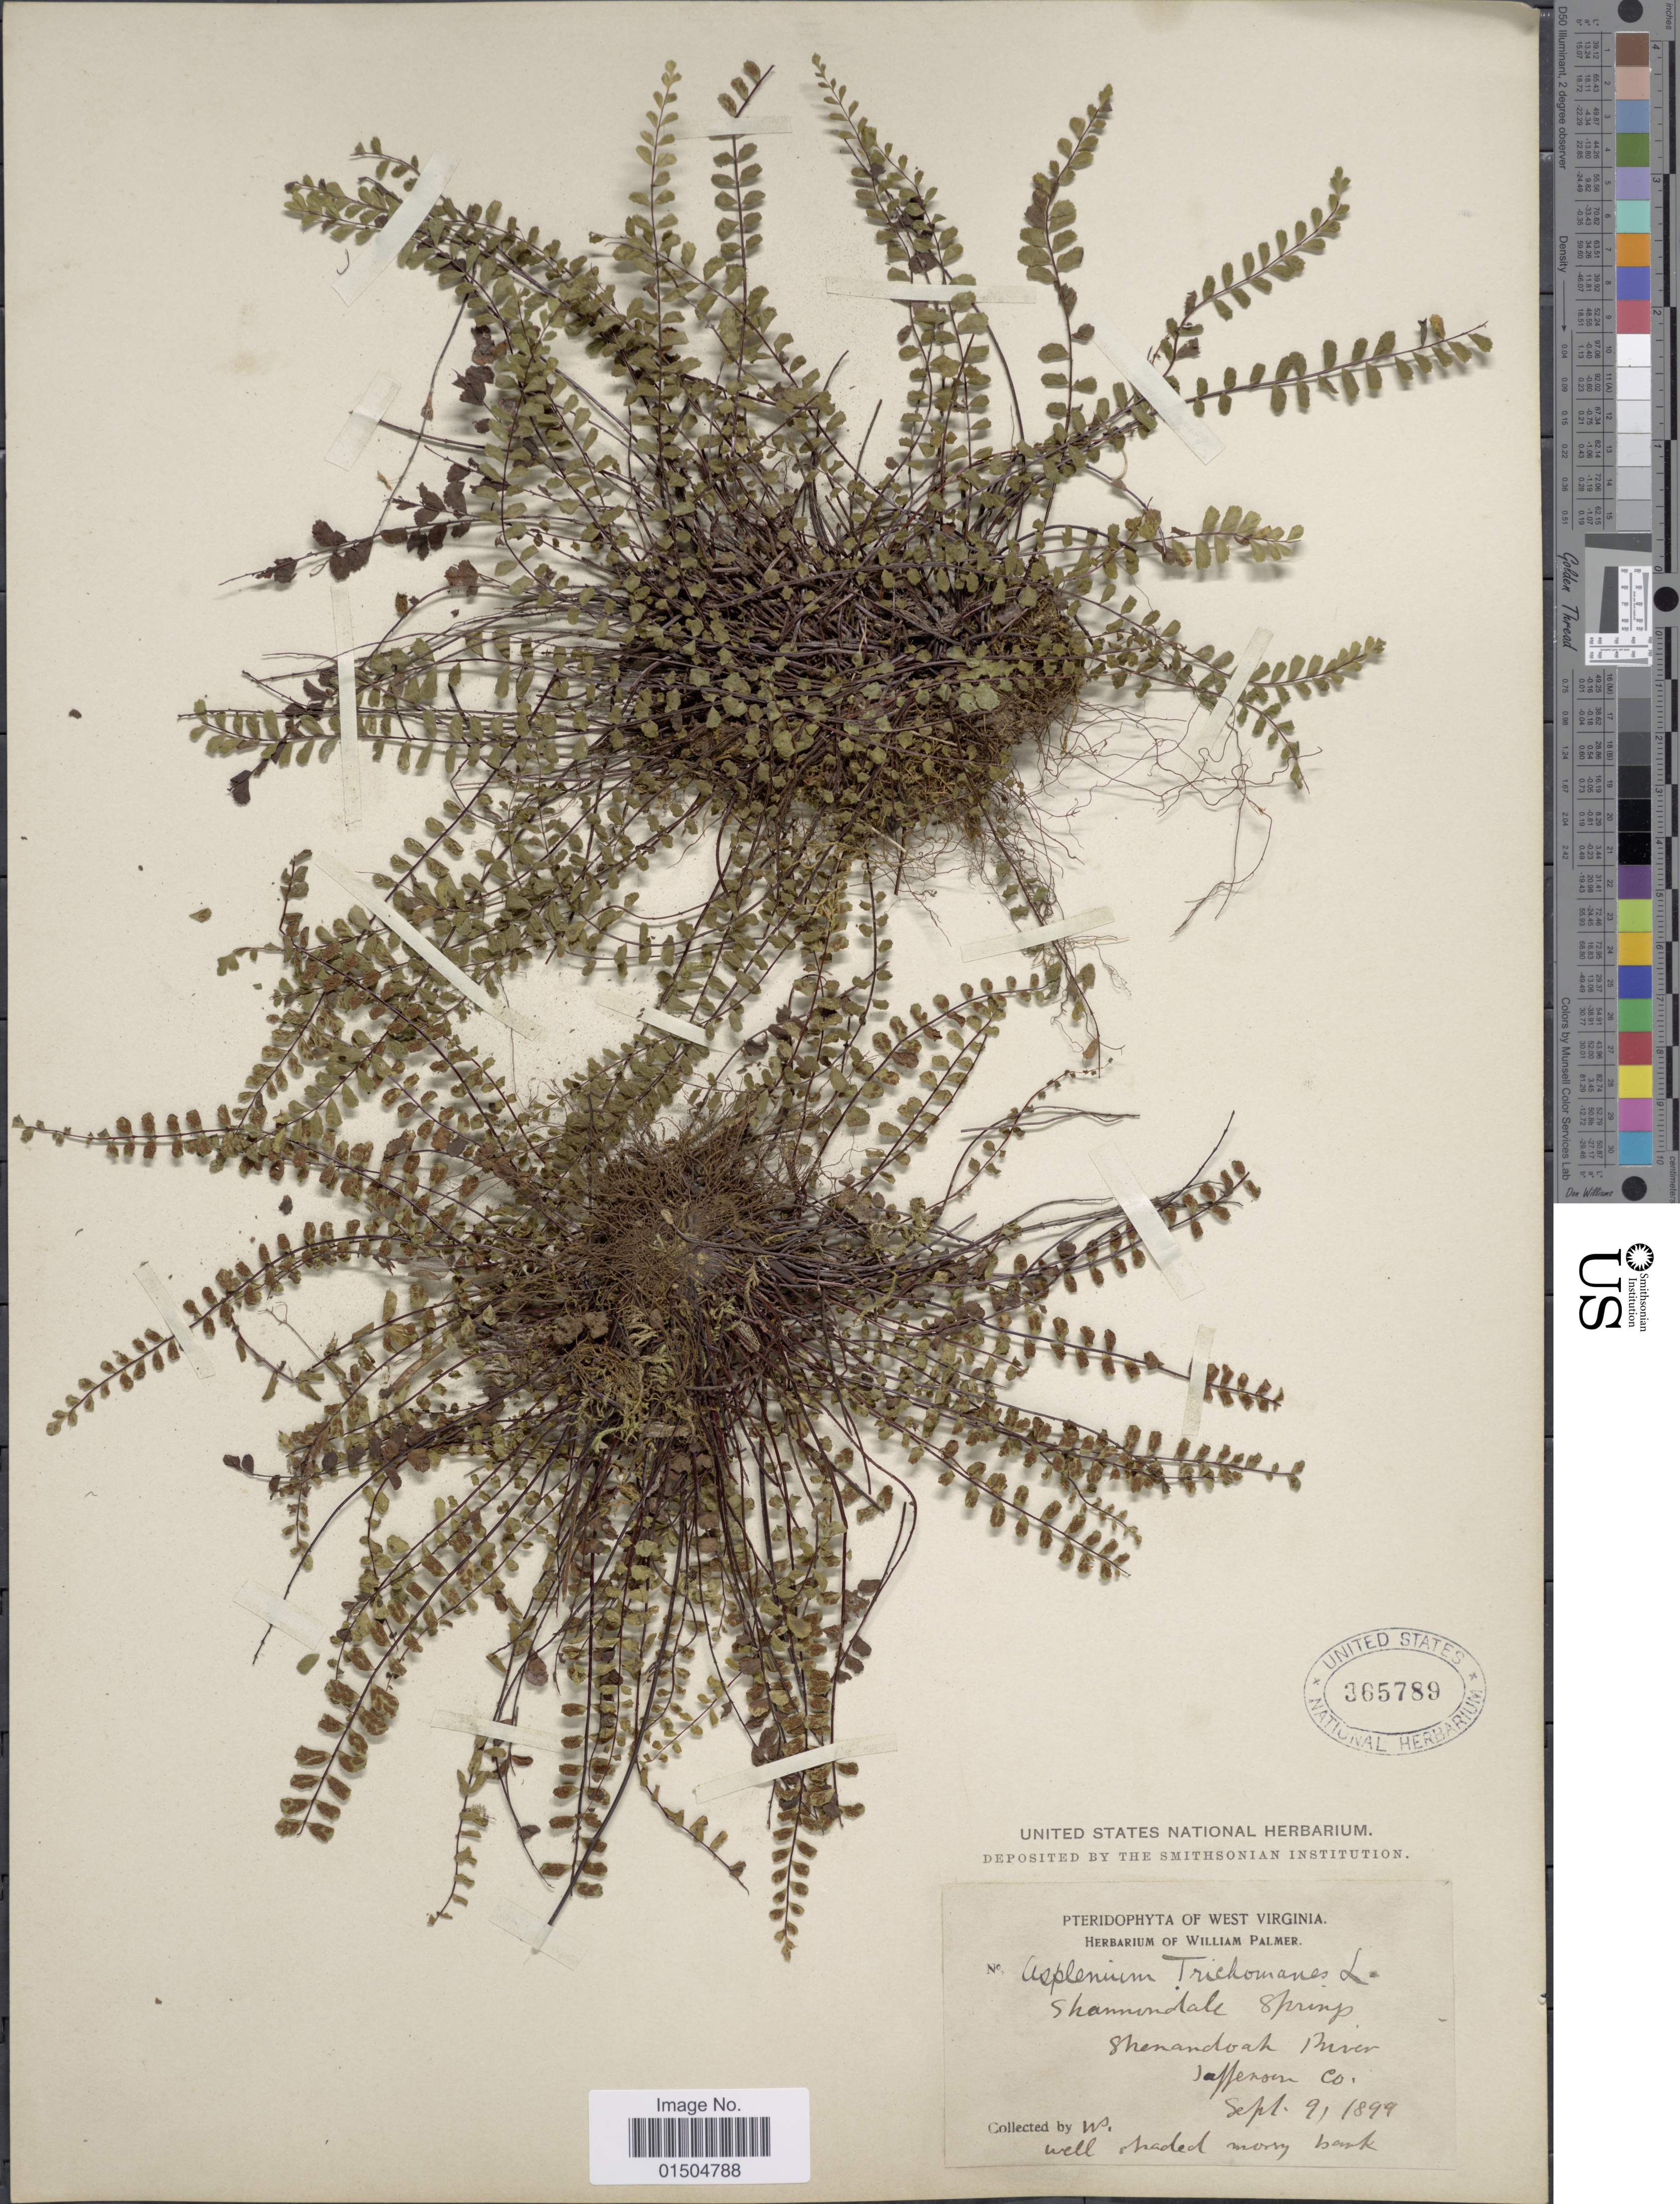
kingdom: Plantae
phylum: Tracheophyta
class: Polypodiopsida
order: Polypodiales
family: Aspleniaceae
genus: Asplenium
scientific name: Asplenium trichomanes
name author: L.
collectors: W. Palmer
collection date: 1899-09-09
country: United States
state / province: West Virginia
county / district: Jefferson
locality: Shannondale Springs, Shenandoah River, Jefferson Co.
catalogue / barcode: US 365789